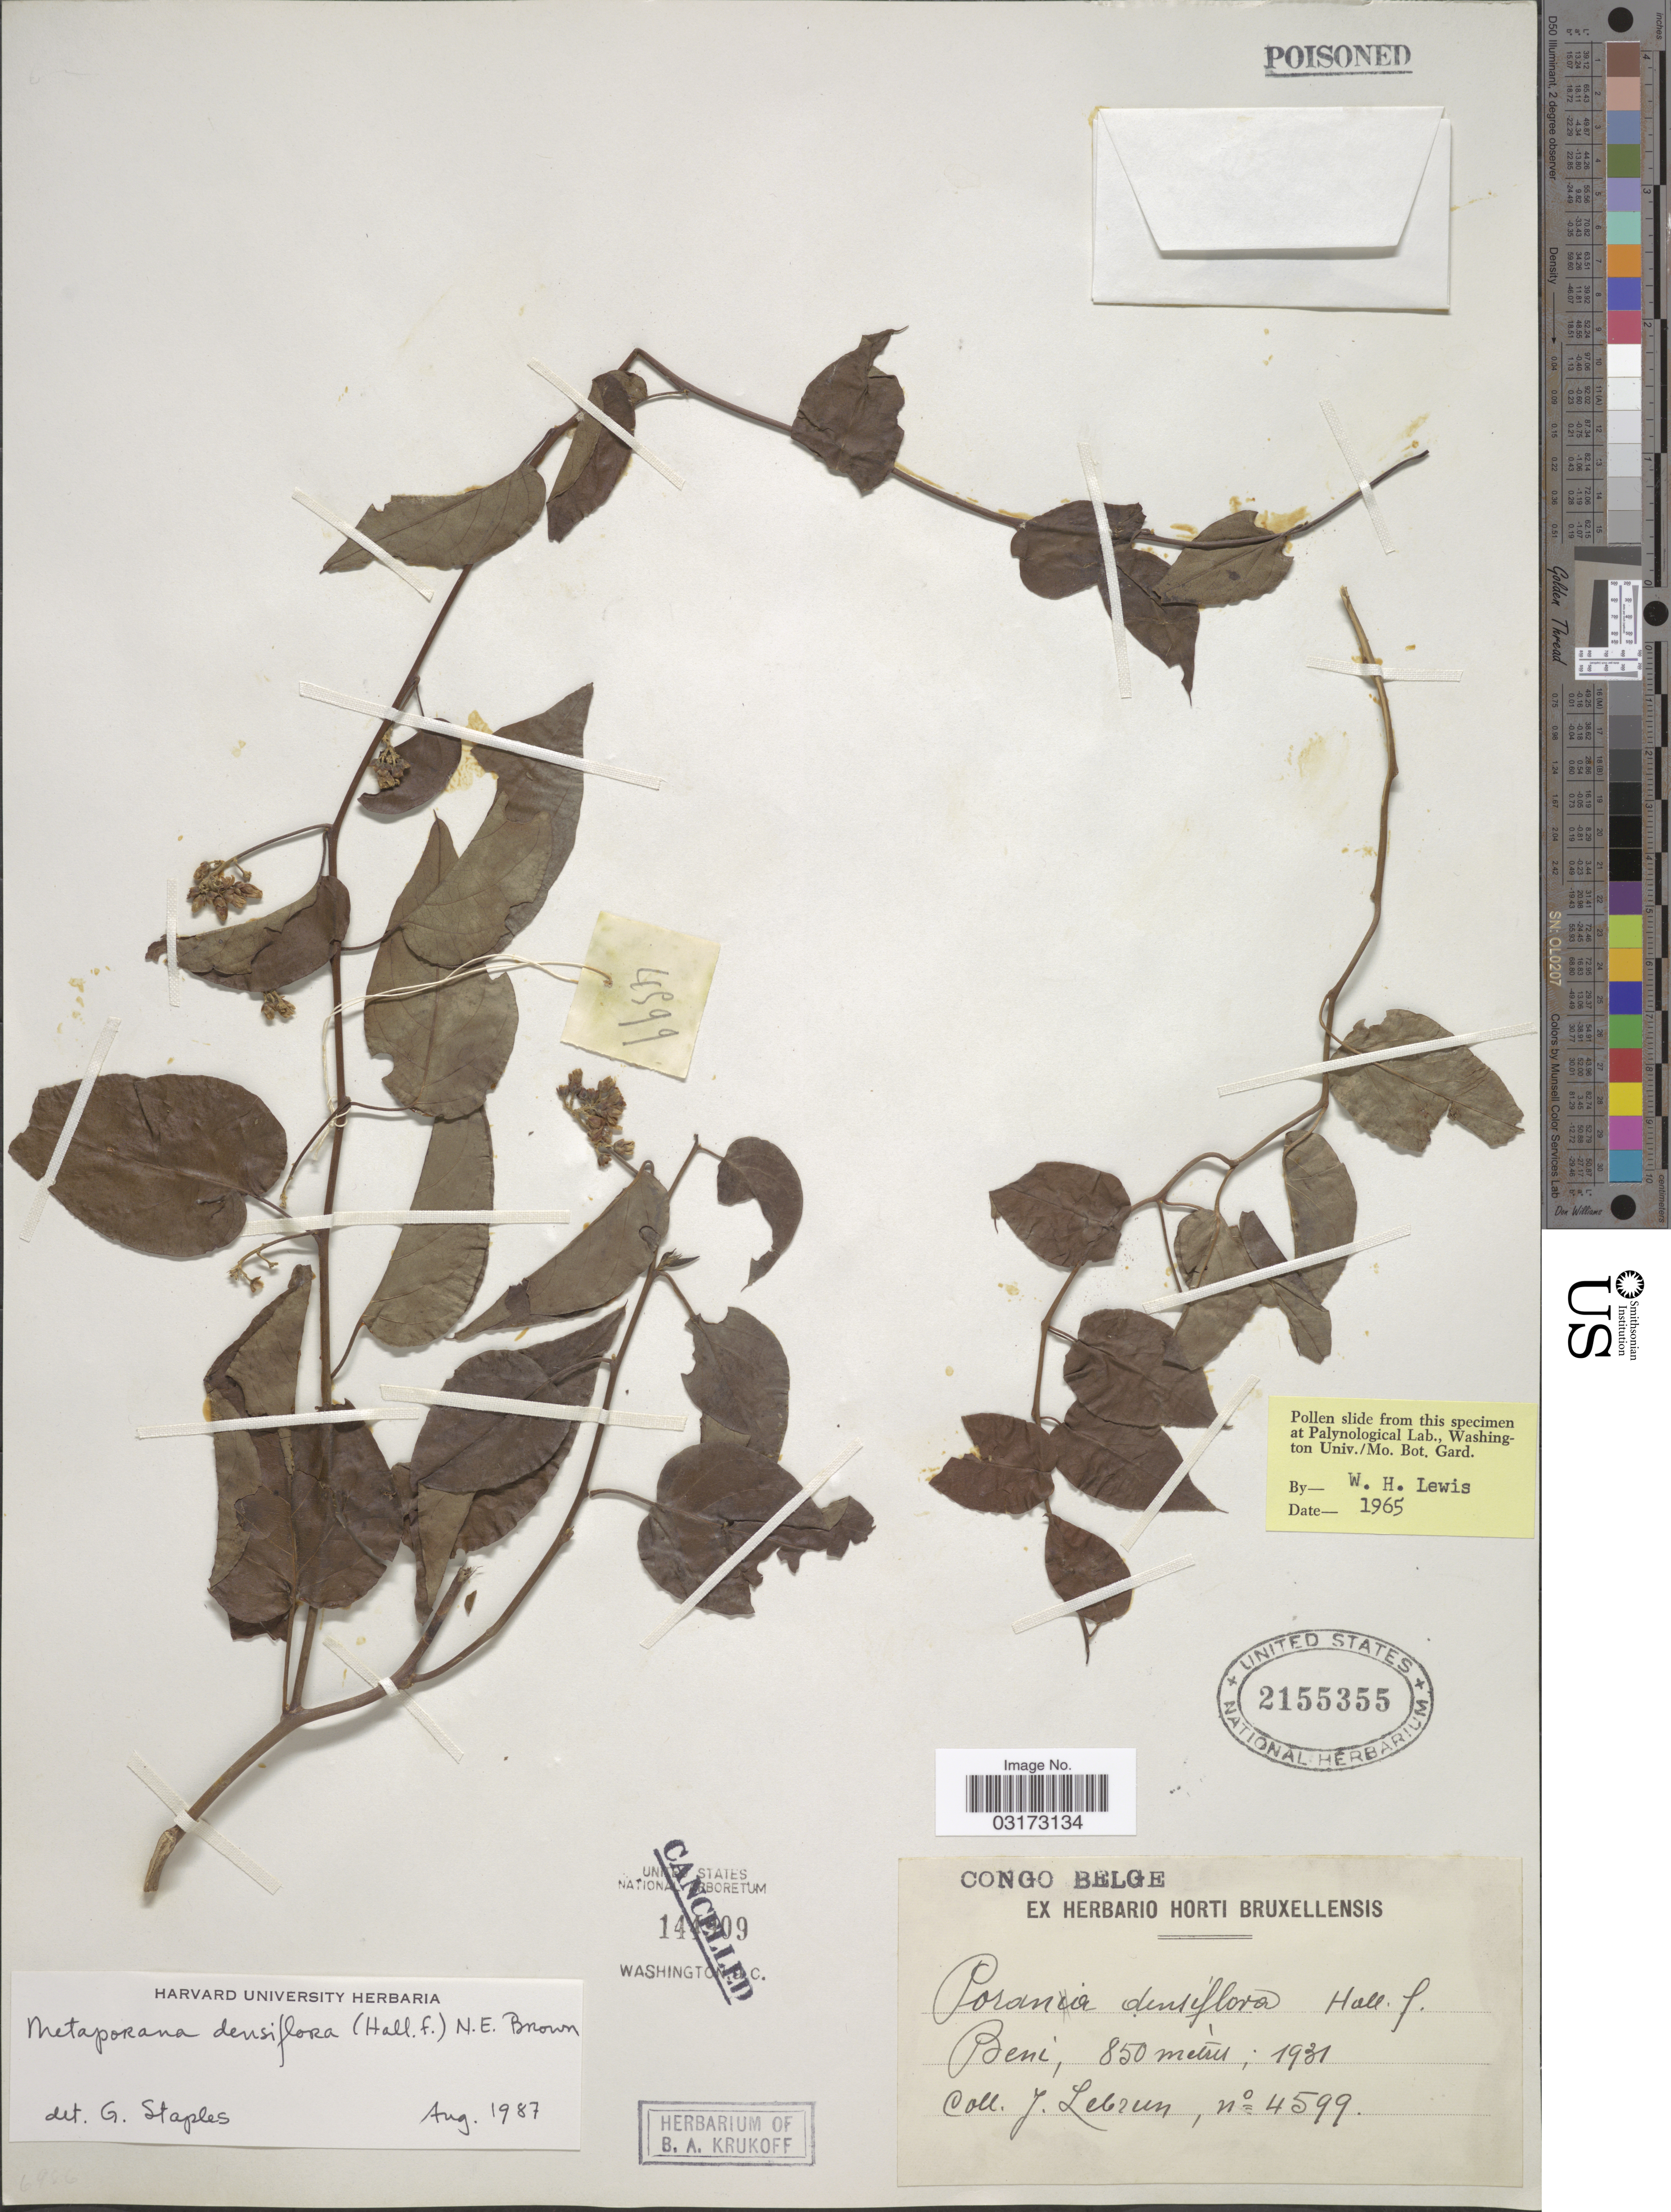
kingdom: Plantae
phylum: Tracheophyta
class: Magnoliopsida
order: Solanales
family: Convolvulaceae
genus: Metaporana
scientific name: Metaporana densiflora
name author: (Hallier f.) N.E. Br.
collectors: J. A. Lebrun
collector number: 4599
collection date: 1931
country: Congo, Democratic Republic of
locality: Congo Belge. Beni.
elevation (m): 850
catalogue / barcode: US 2155355